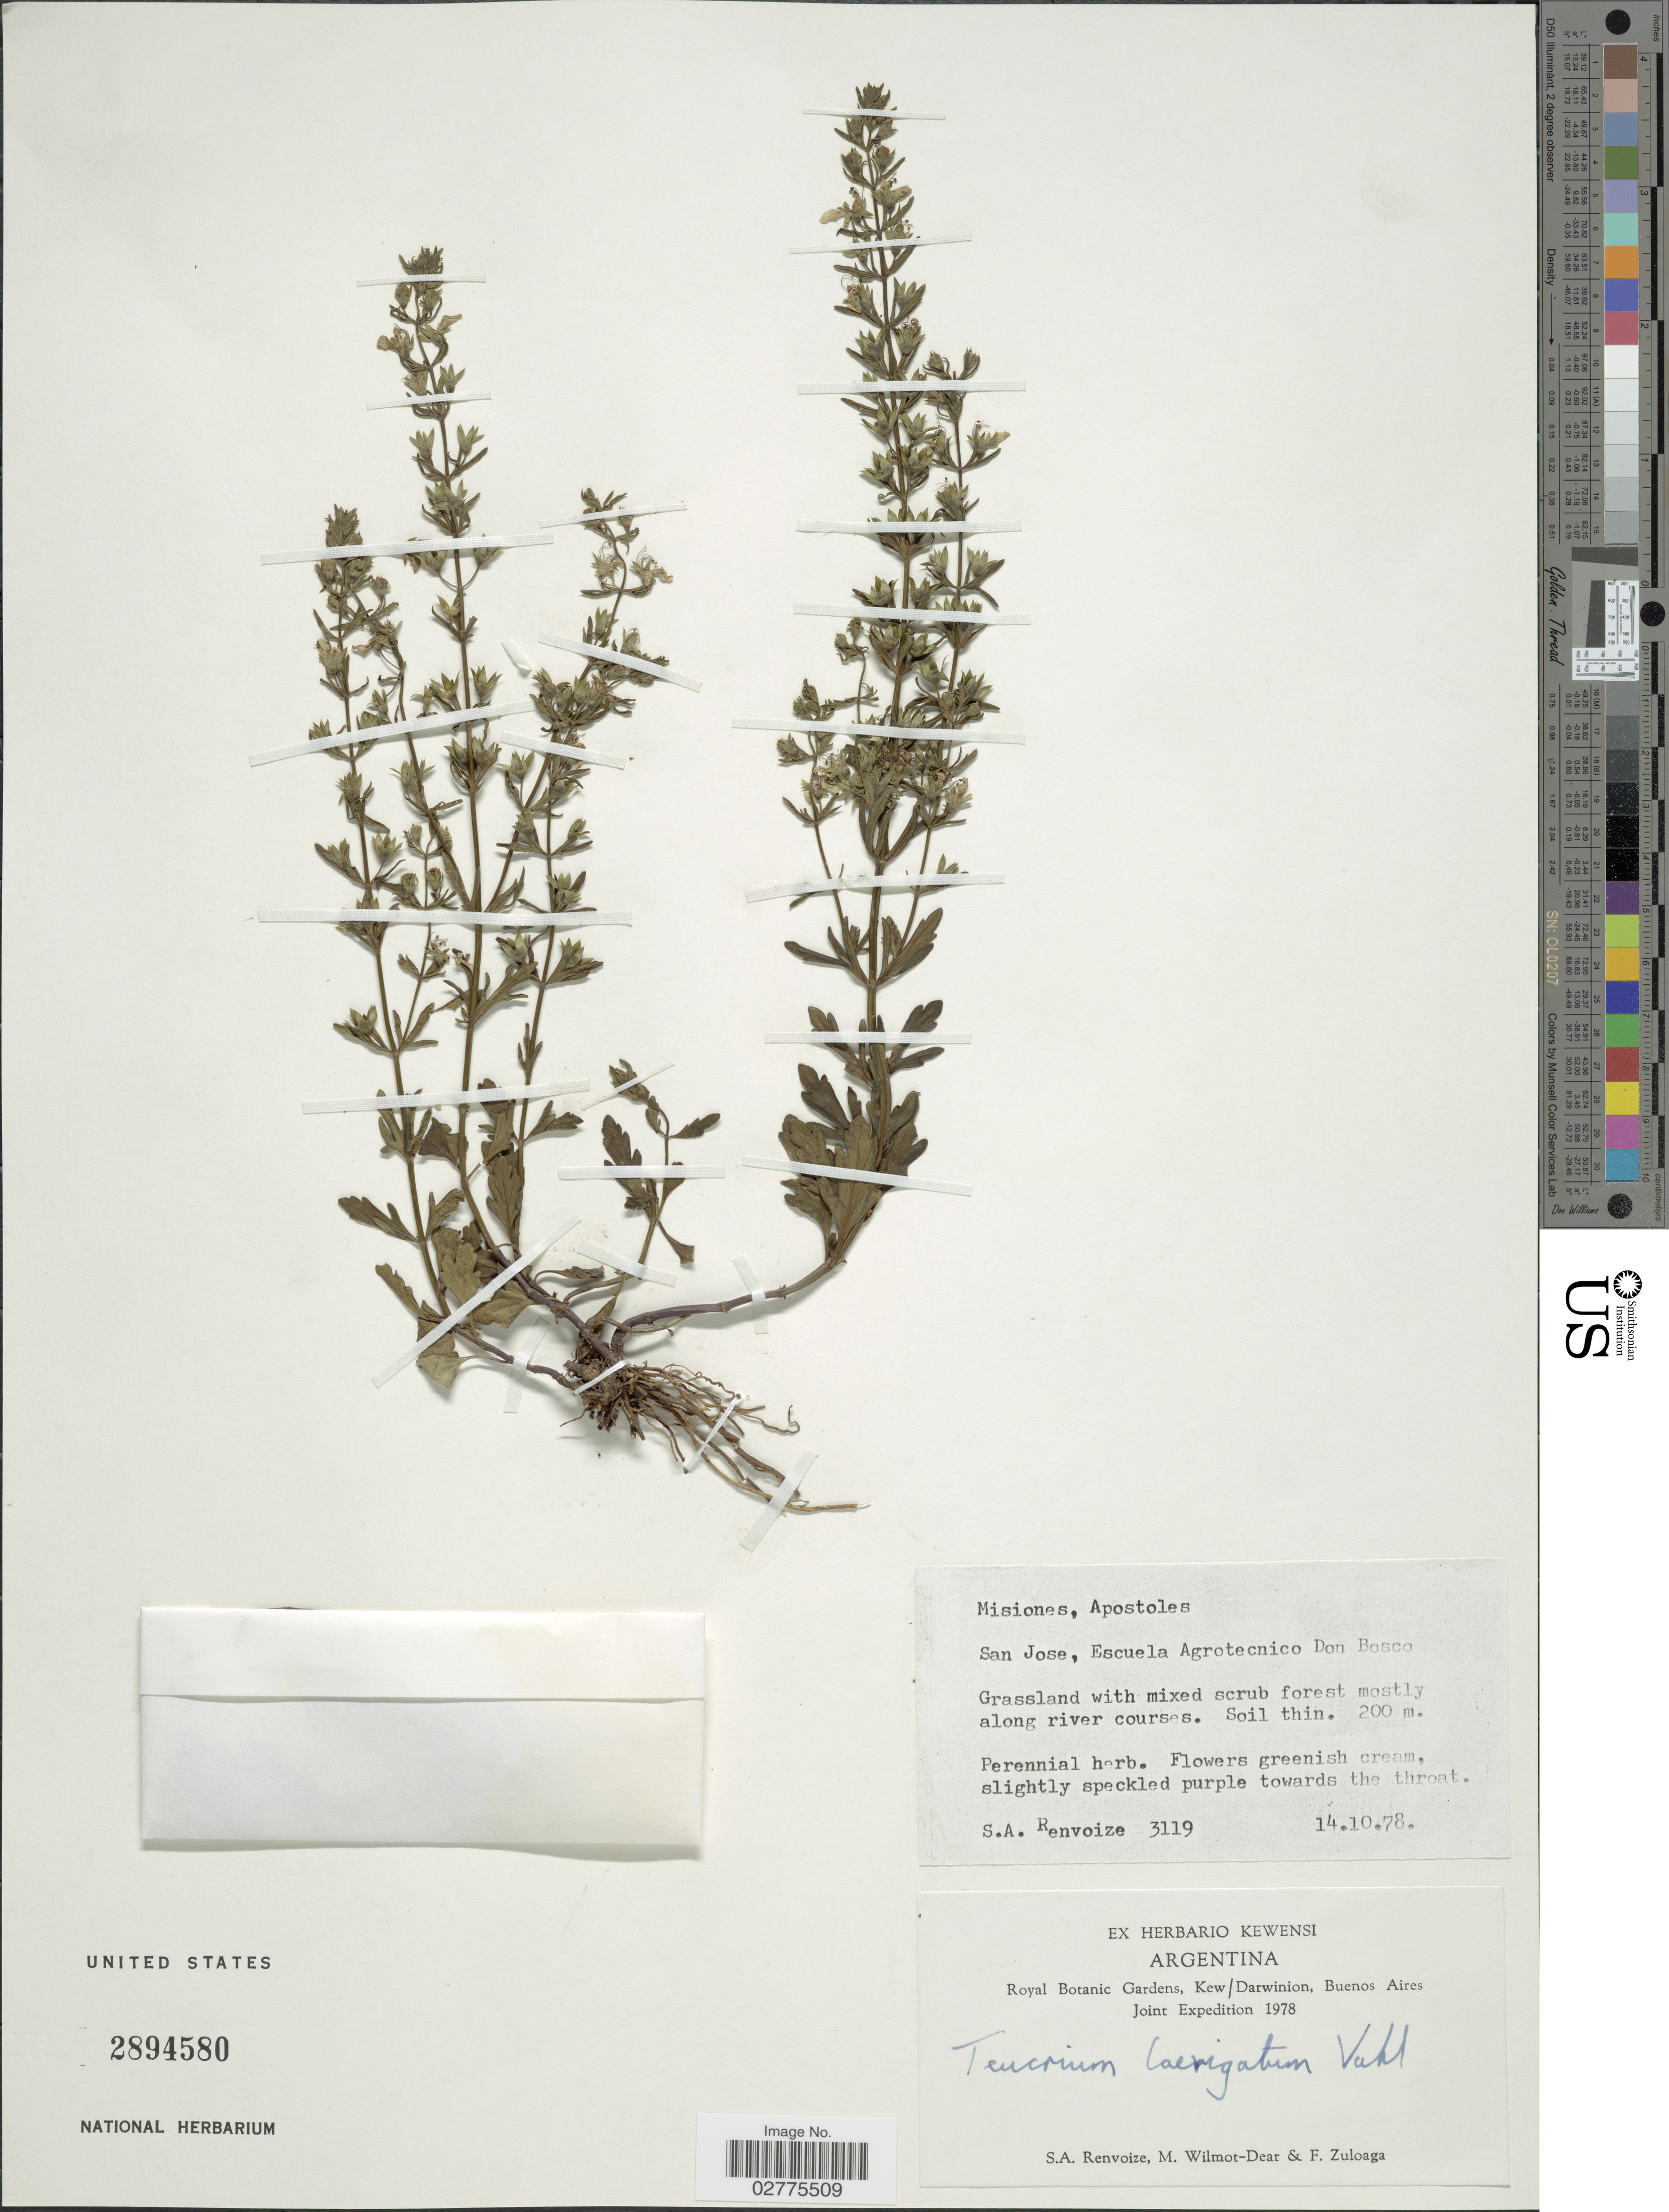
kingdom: Plantae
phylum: Tracheophyta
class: Magnoliopsida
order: Lamiales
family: Lamiaceae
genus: Teucrium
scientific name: Teucrium cubense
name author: Jacq.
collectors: S. A. Renvoize, M. Wilmot-Dear & F. Zuloaga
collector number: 3119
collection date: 1978-10-14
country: Argentina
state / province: Buenos Aires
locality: San Jose, Escuela Agrotecnico Don Bosco.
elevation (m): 200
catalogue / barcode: US 2894580